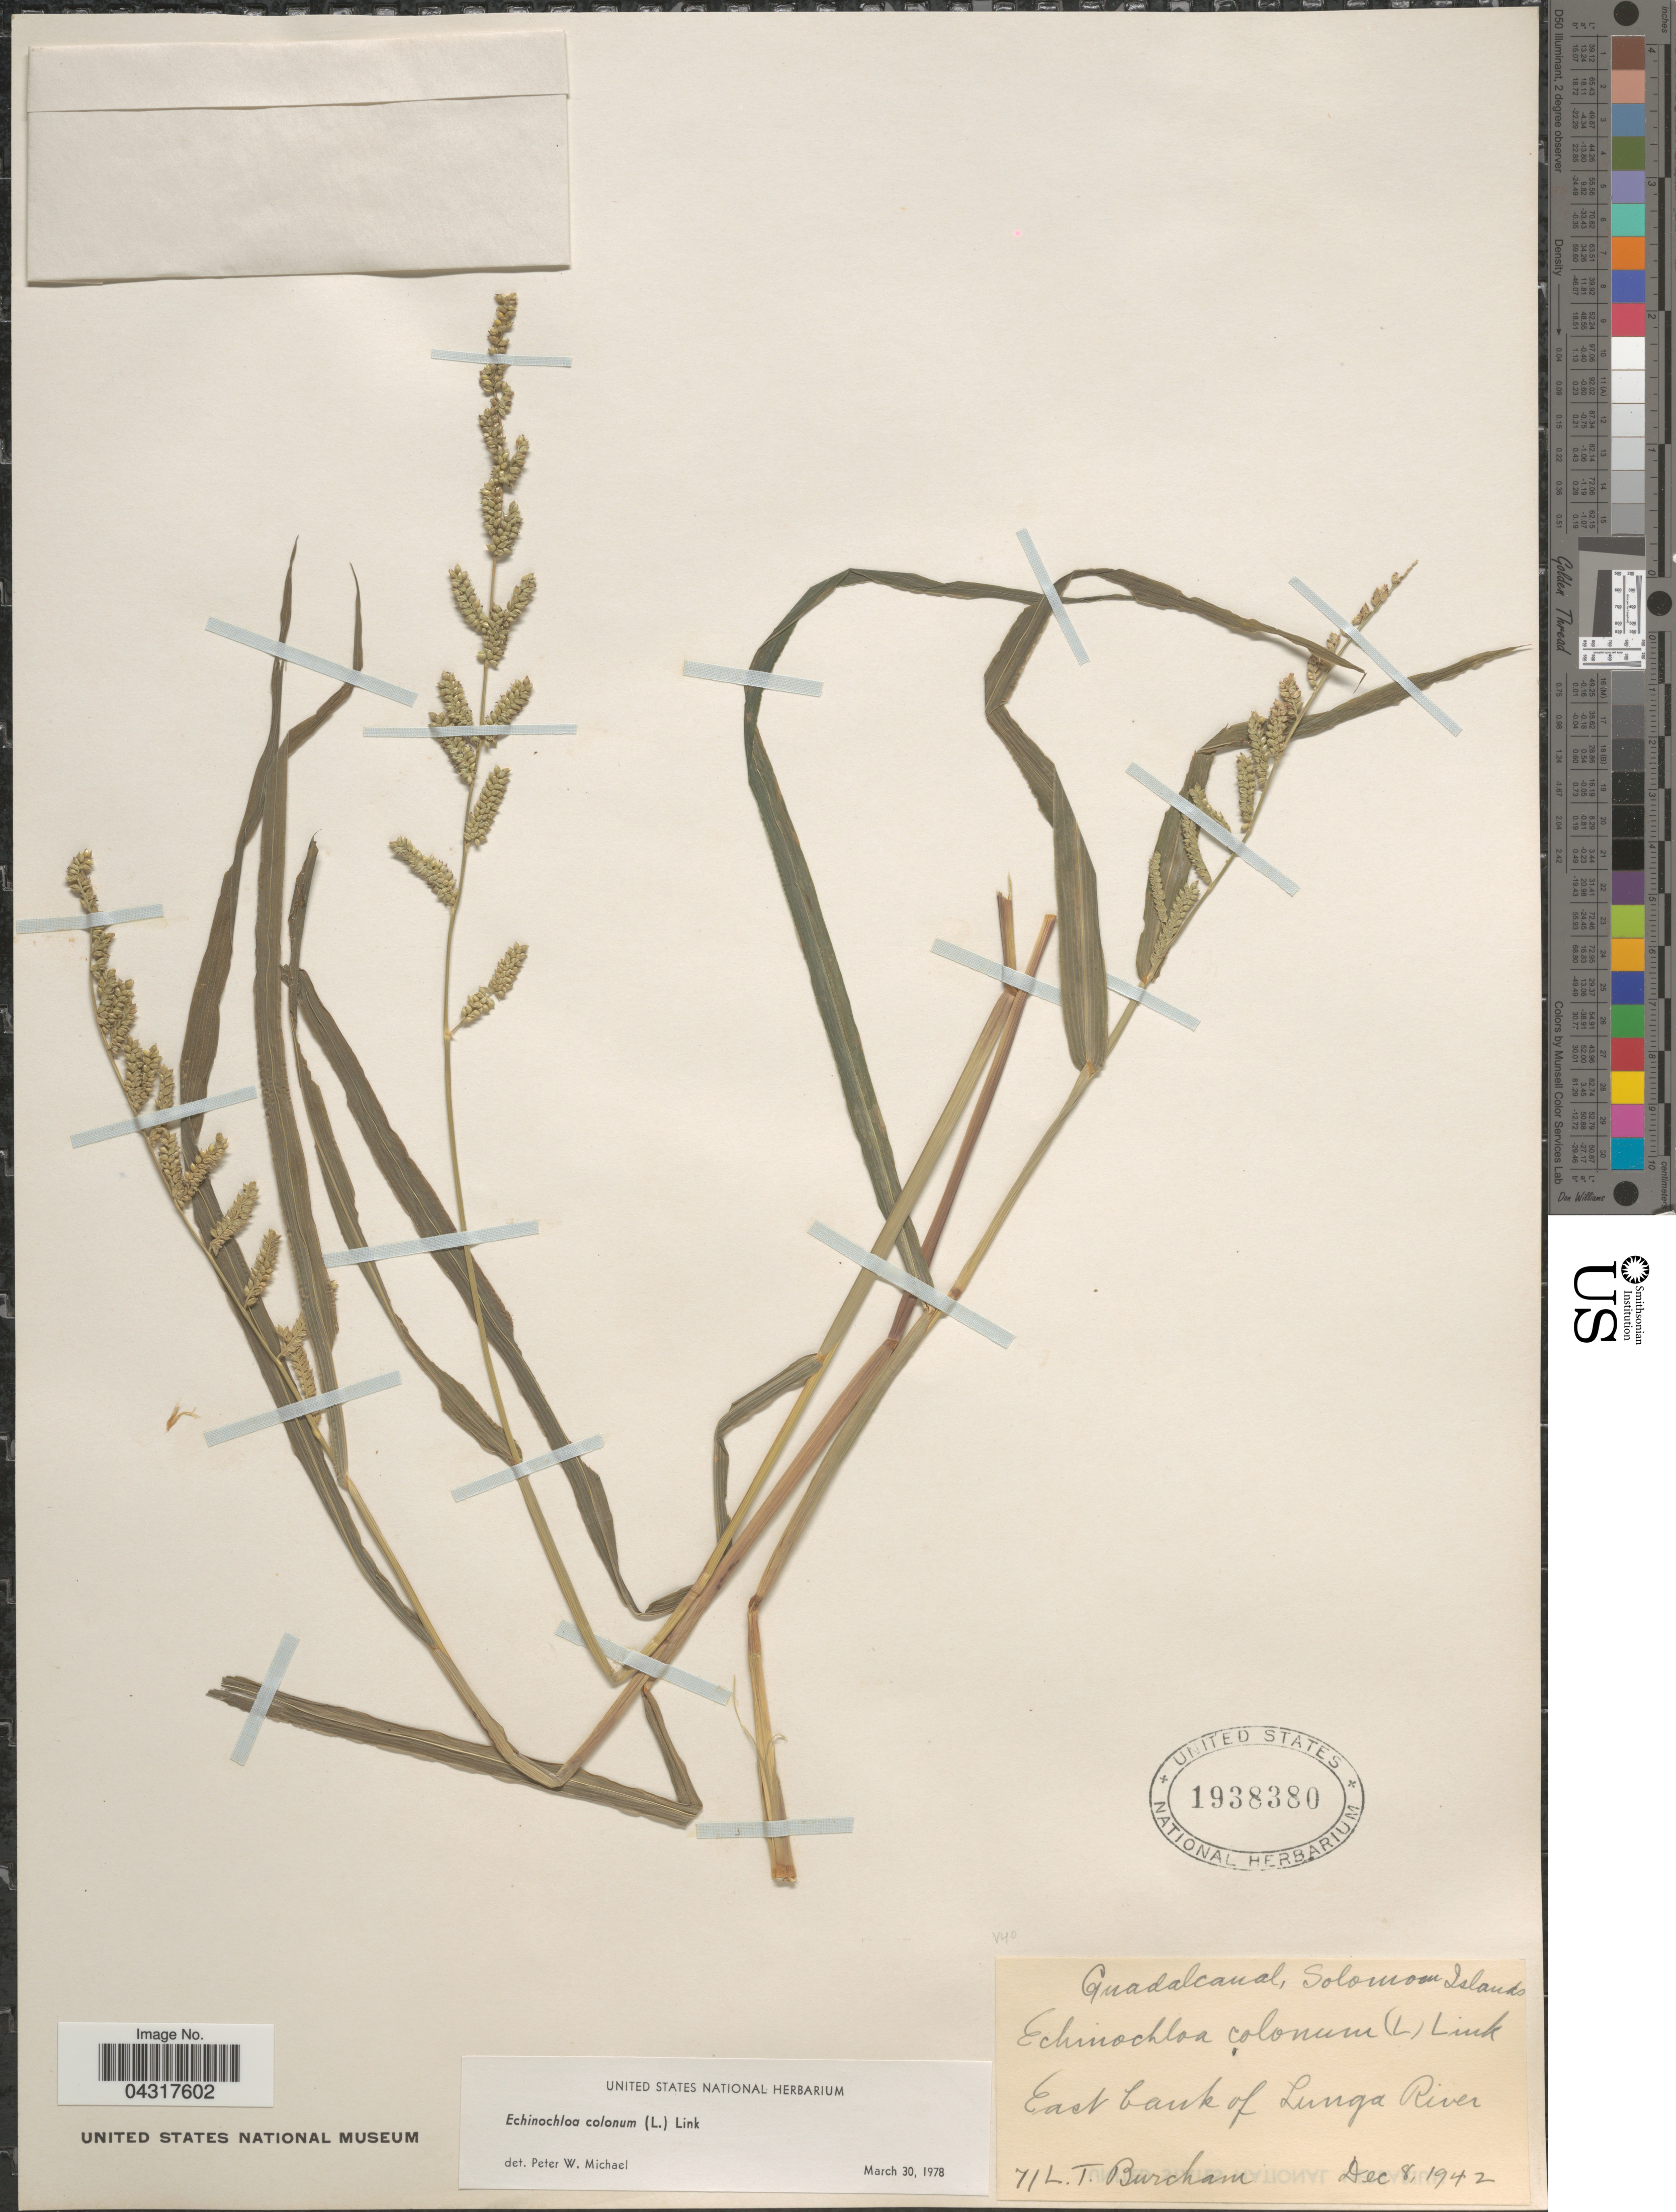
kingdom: Plantae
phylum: Tracheophyta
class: Liliopsida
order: Poales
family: Poaceae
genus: Echinochloa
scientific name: Echinochloa colona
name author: (L.) Link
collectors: L. Burcham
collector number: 71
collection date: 1942-12-08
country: Solomon Islands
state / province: Solomon Islands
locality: Guadalcanal. East bank of Lunga River.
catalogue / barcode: US 1938380